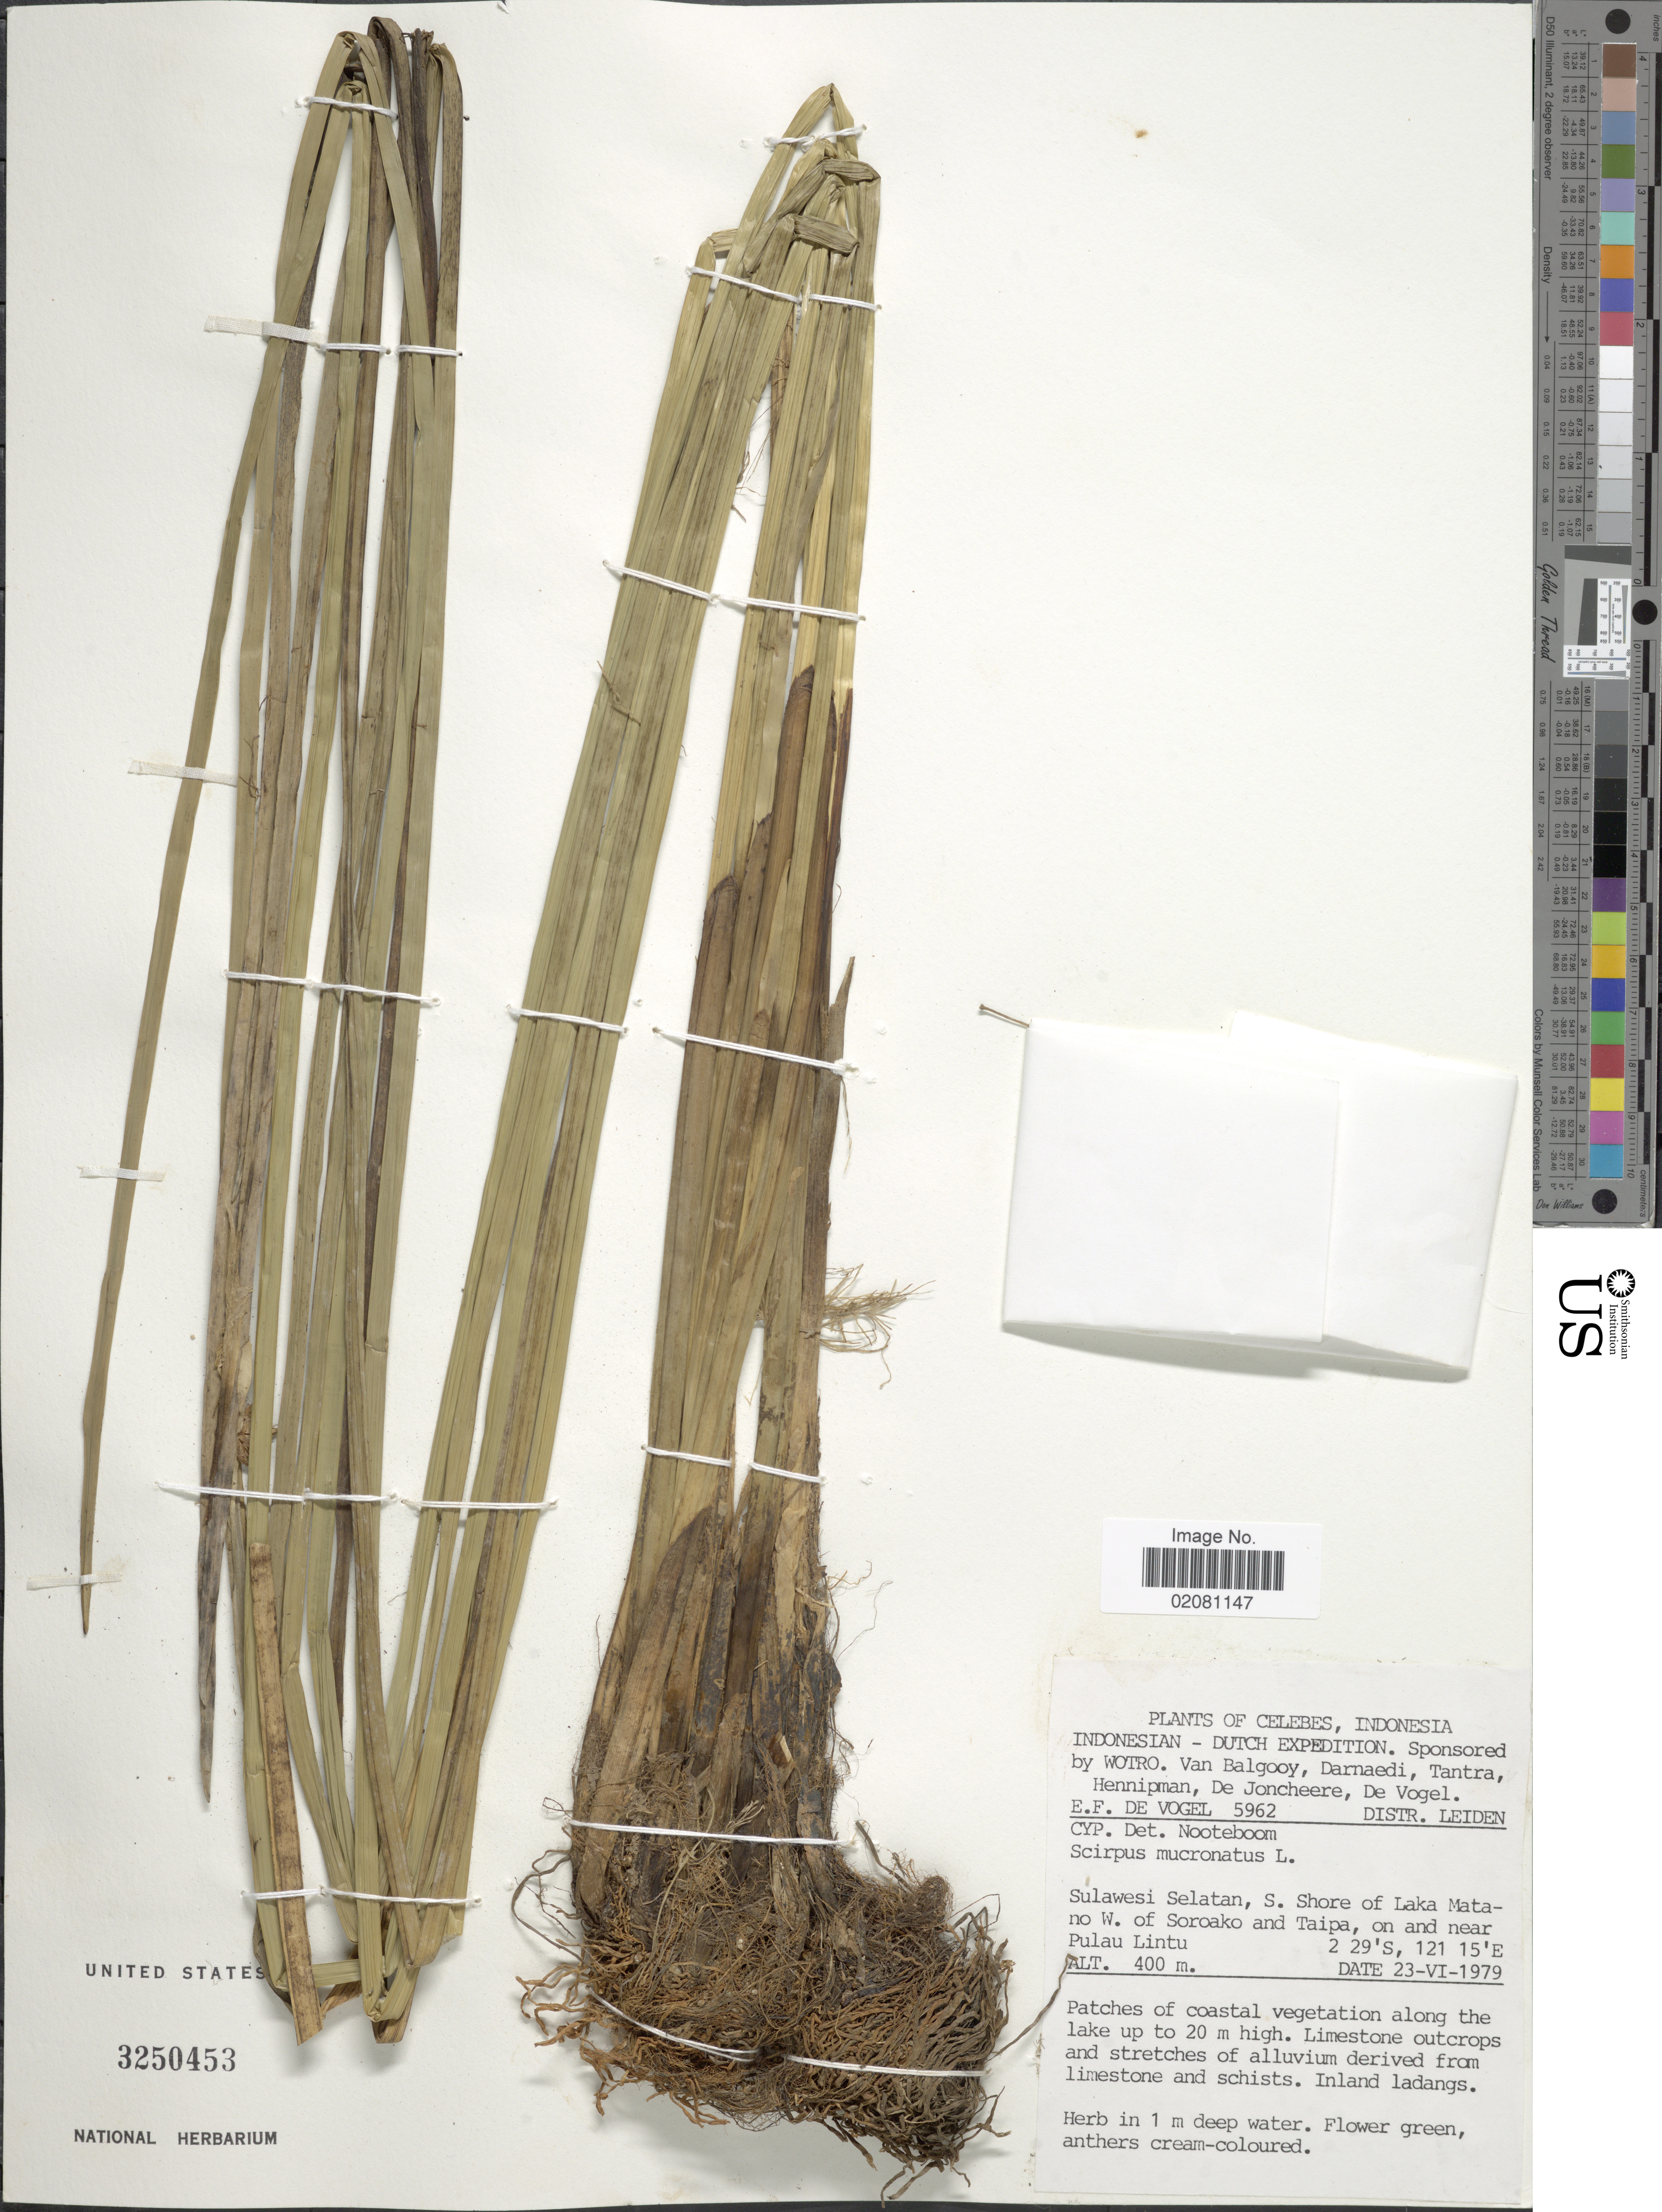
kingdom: Plantae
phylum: Tracheophyta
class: Liliopsida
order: Poales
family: Cyperaceae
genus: Schoenoplectus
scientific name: Schoenoplectus mucronatus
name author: (L.) Palla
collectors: E. F. de Vogel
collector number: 5962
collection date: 1979-06-23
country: Indonesia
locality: Celebes, Indosnesia. Sulawesi Selantan, S. shore of Lake Matano W of. Soroako and Taipa,on and near Pulau Lintu.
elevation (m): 400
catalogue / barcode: US 3250453